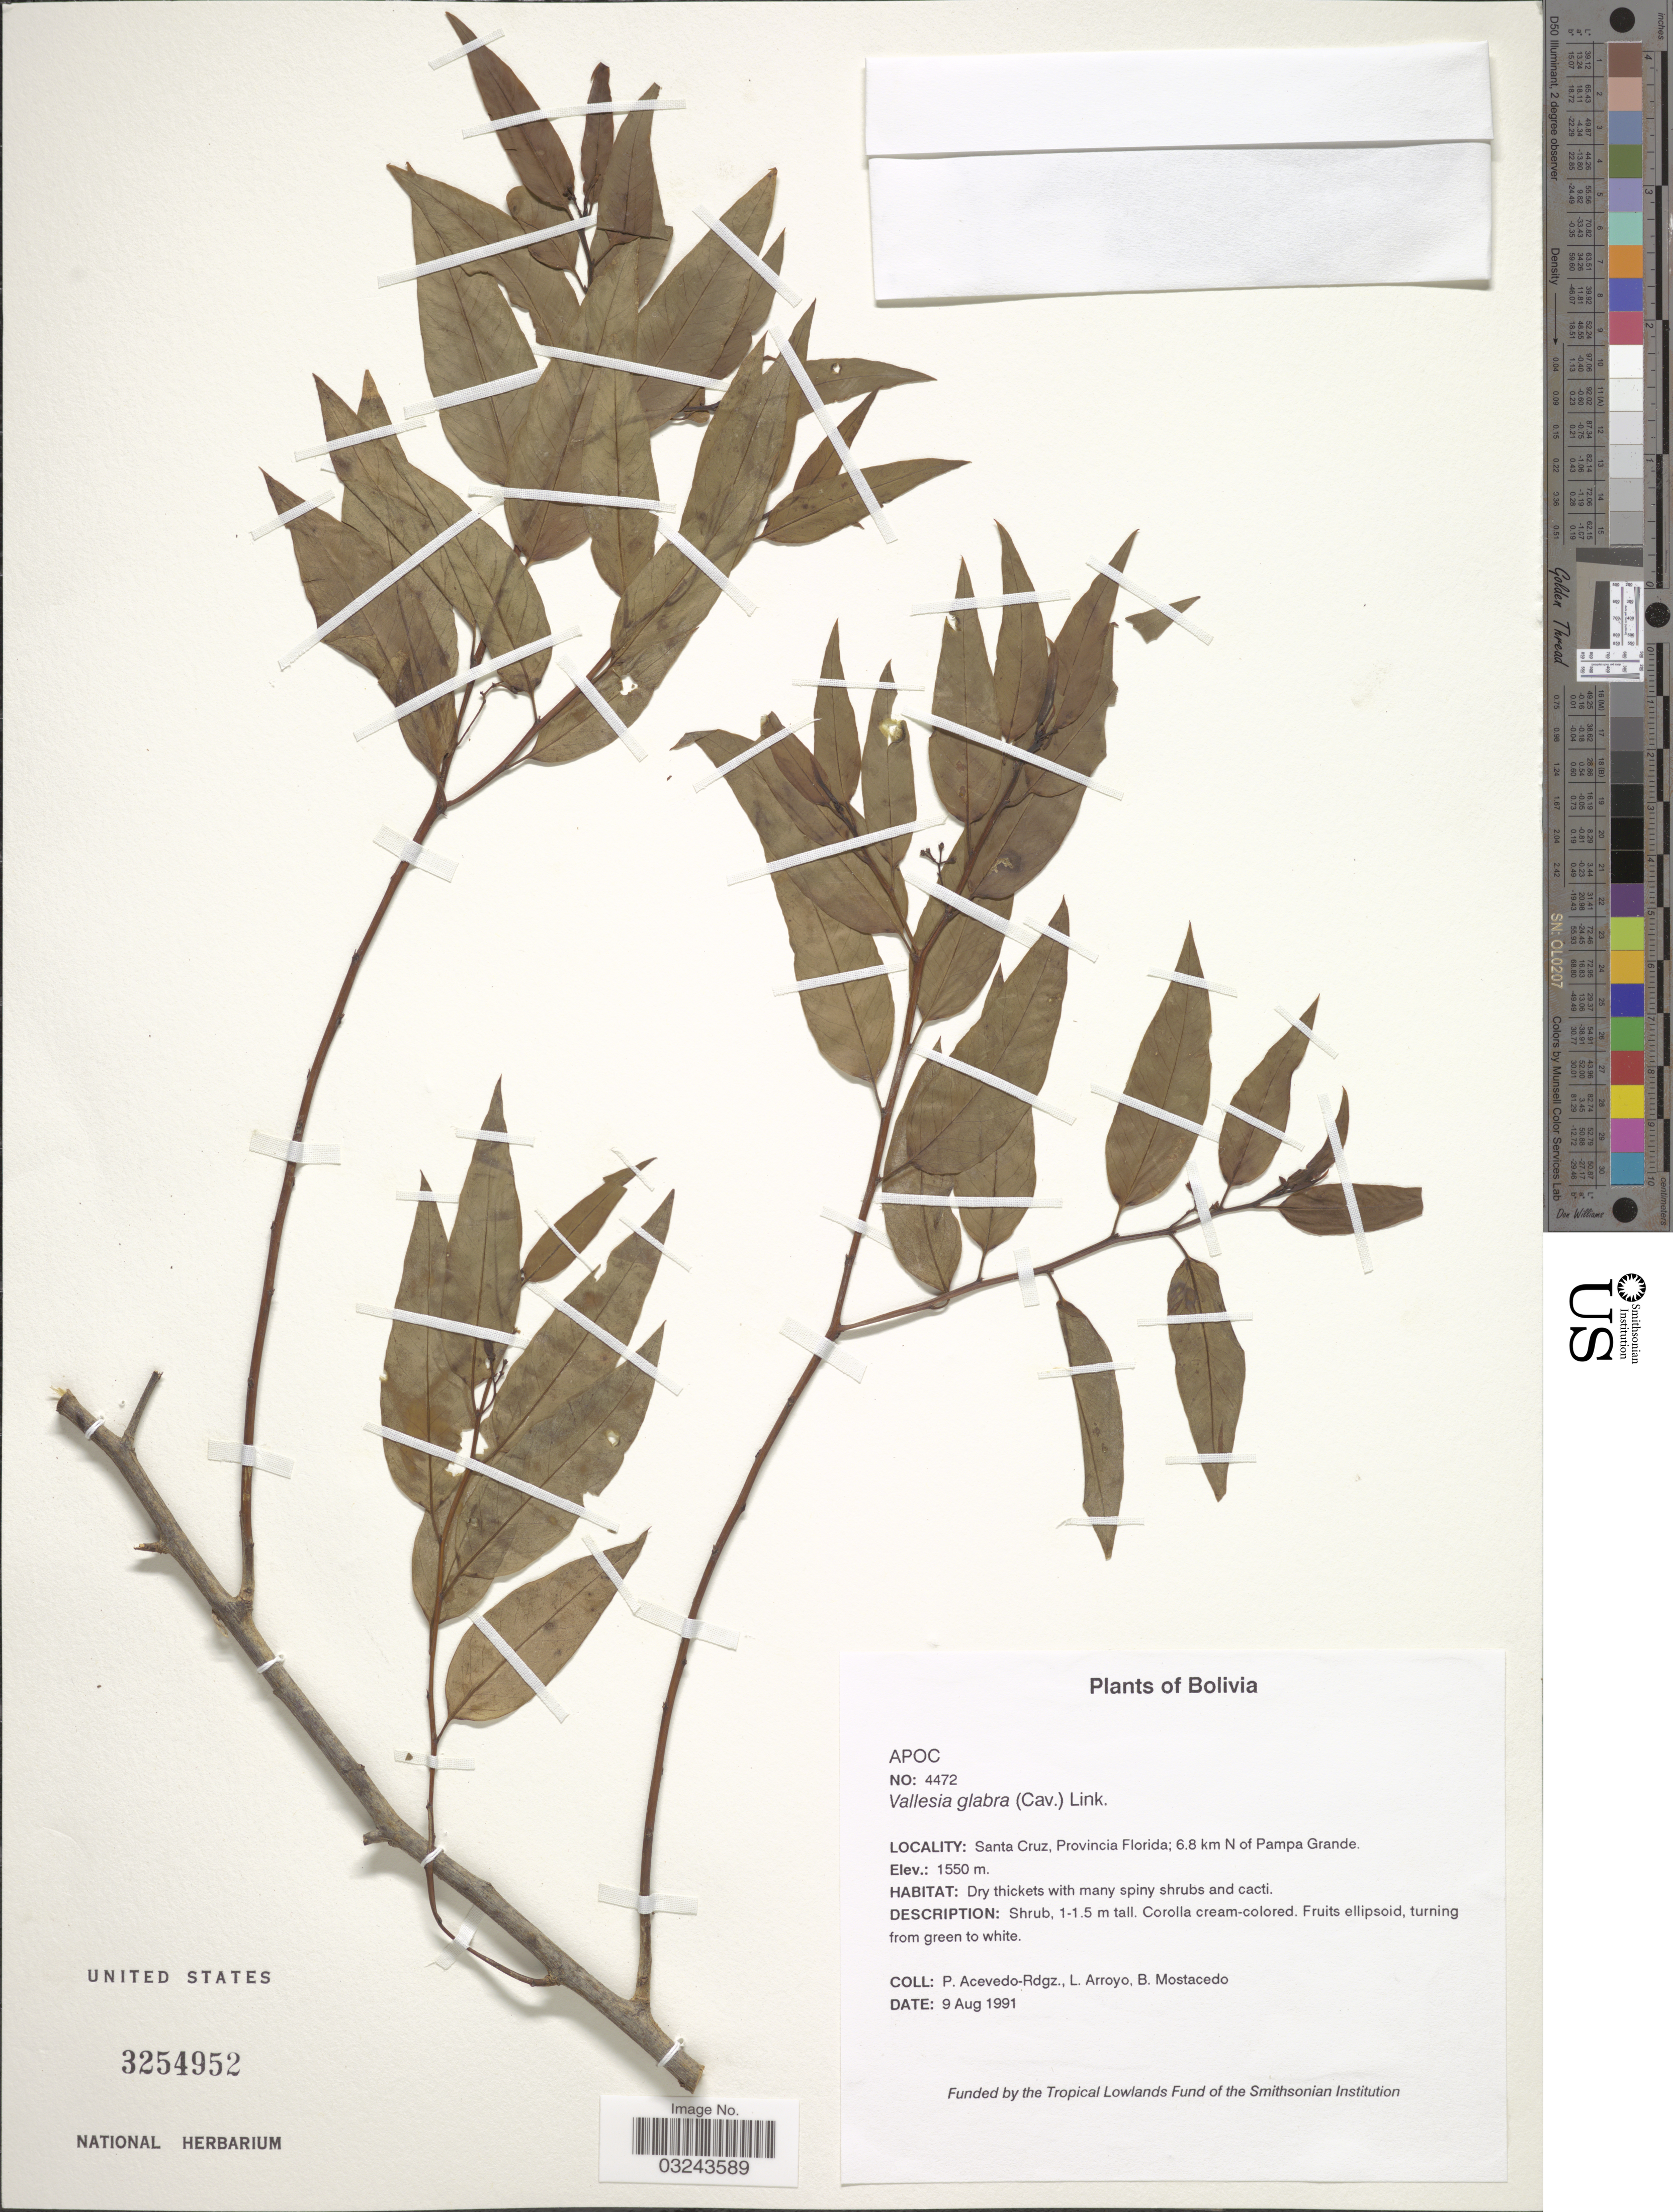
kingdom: Plantae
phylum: Tracheophyta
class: Magnoliopsida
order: Gentianales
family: Apocynaceae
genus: Vallesia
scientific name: Vallesia glabra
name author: (Cav.) Link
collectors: P. Acevedo-Rodr., L. Arroyo & B. Mostacedo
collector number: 4472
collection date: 1991-08-09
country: Bolivia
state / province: Santa Cruz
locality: Santa Cruz, Provincia Florida; 6.8 km N of Pampa Grande.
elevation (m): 1550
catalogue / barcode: US 3254952